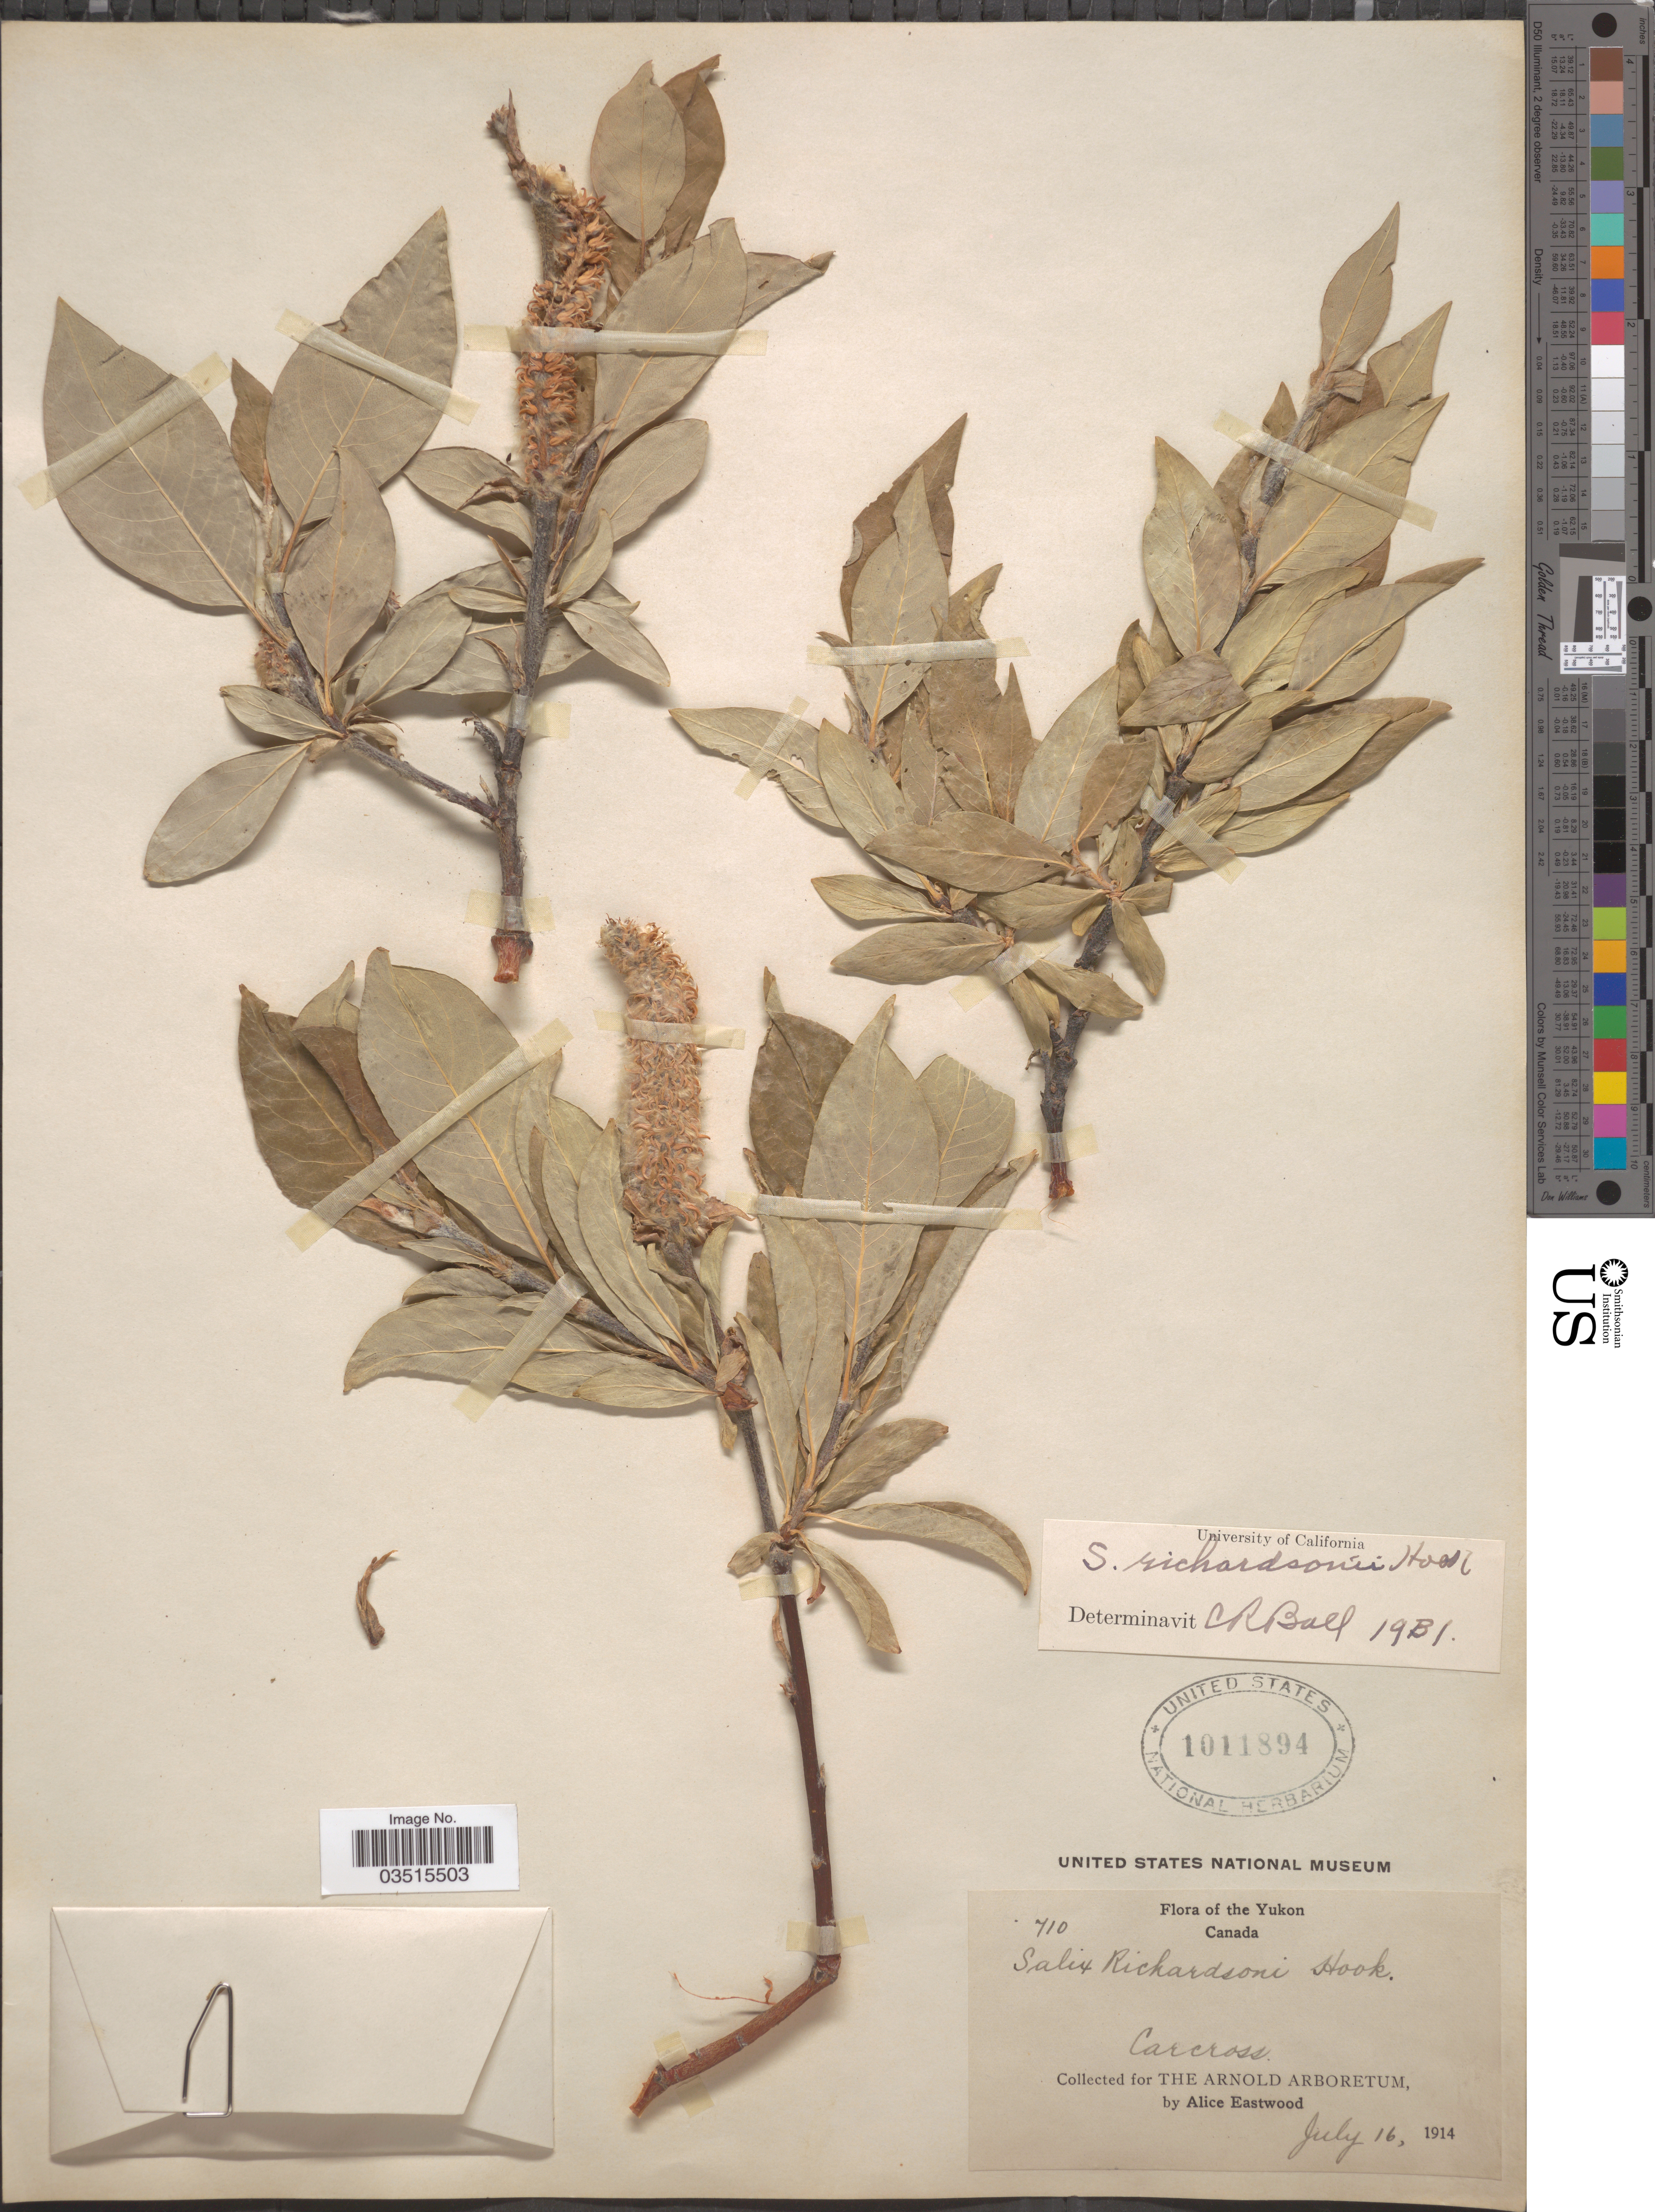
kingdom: Plantae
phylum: Tracheophyta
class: Magnoliopsida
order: Malpighiales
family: Salicaceae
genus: Salix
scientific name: Salix richardsonii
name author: Hook.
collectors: A. Eastwood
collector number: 710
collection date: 1914-07-16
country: Canada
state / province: Yukon Territory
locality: Yukon. Carcross.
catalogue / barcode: US 1011894